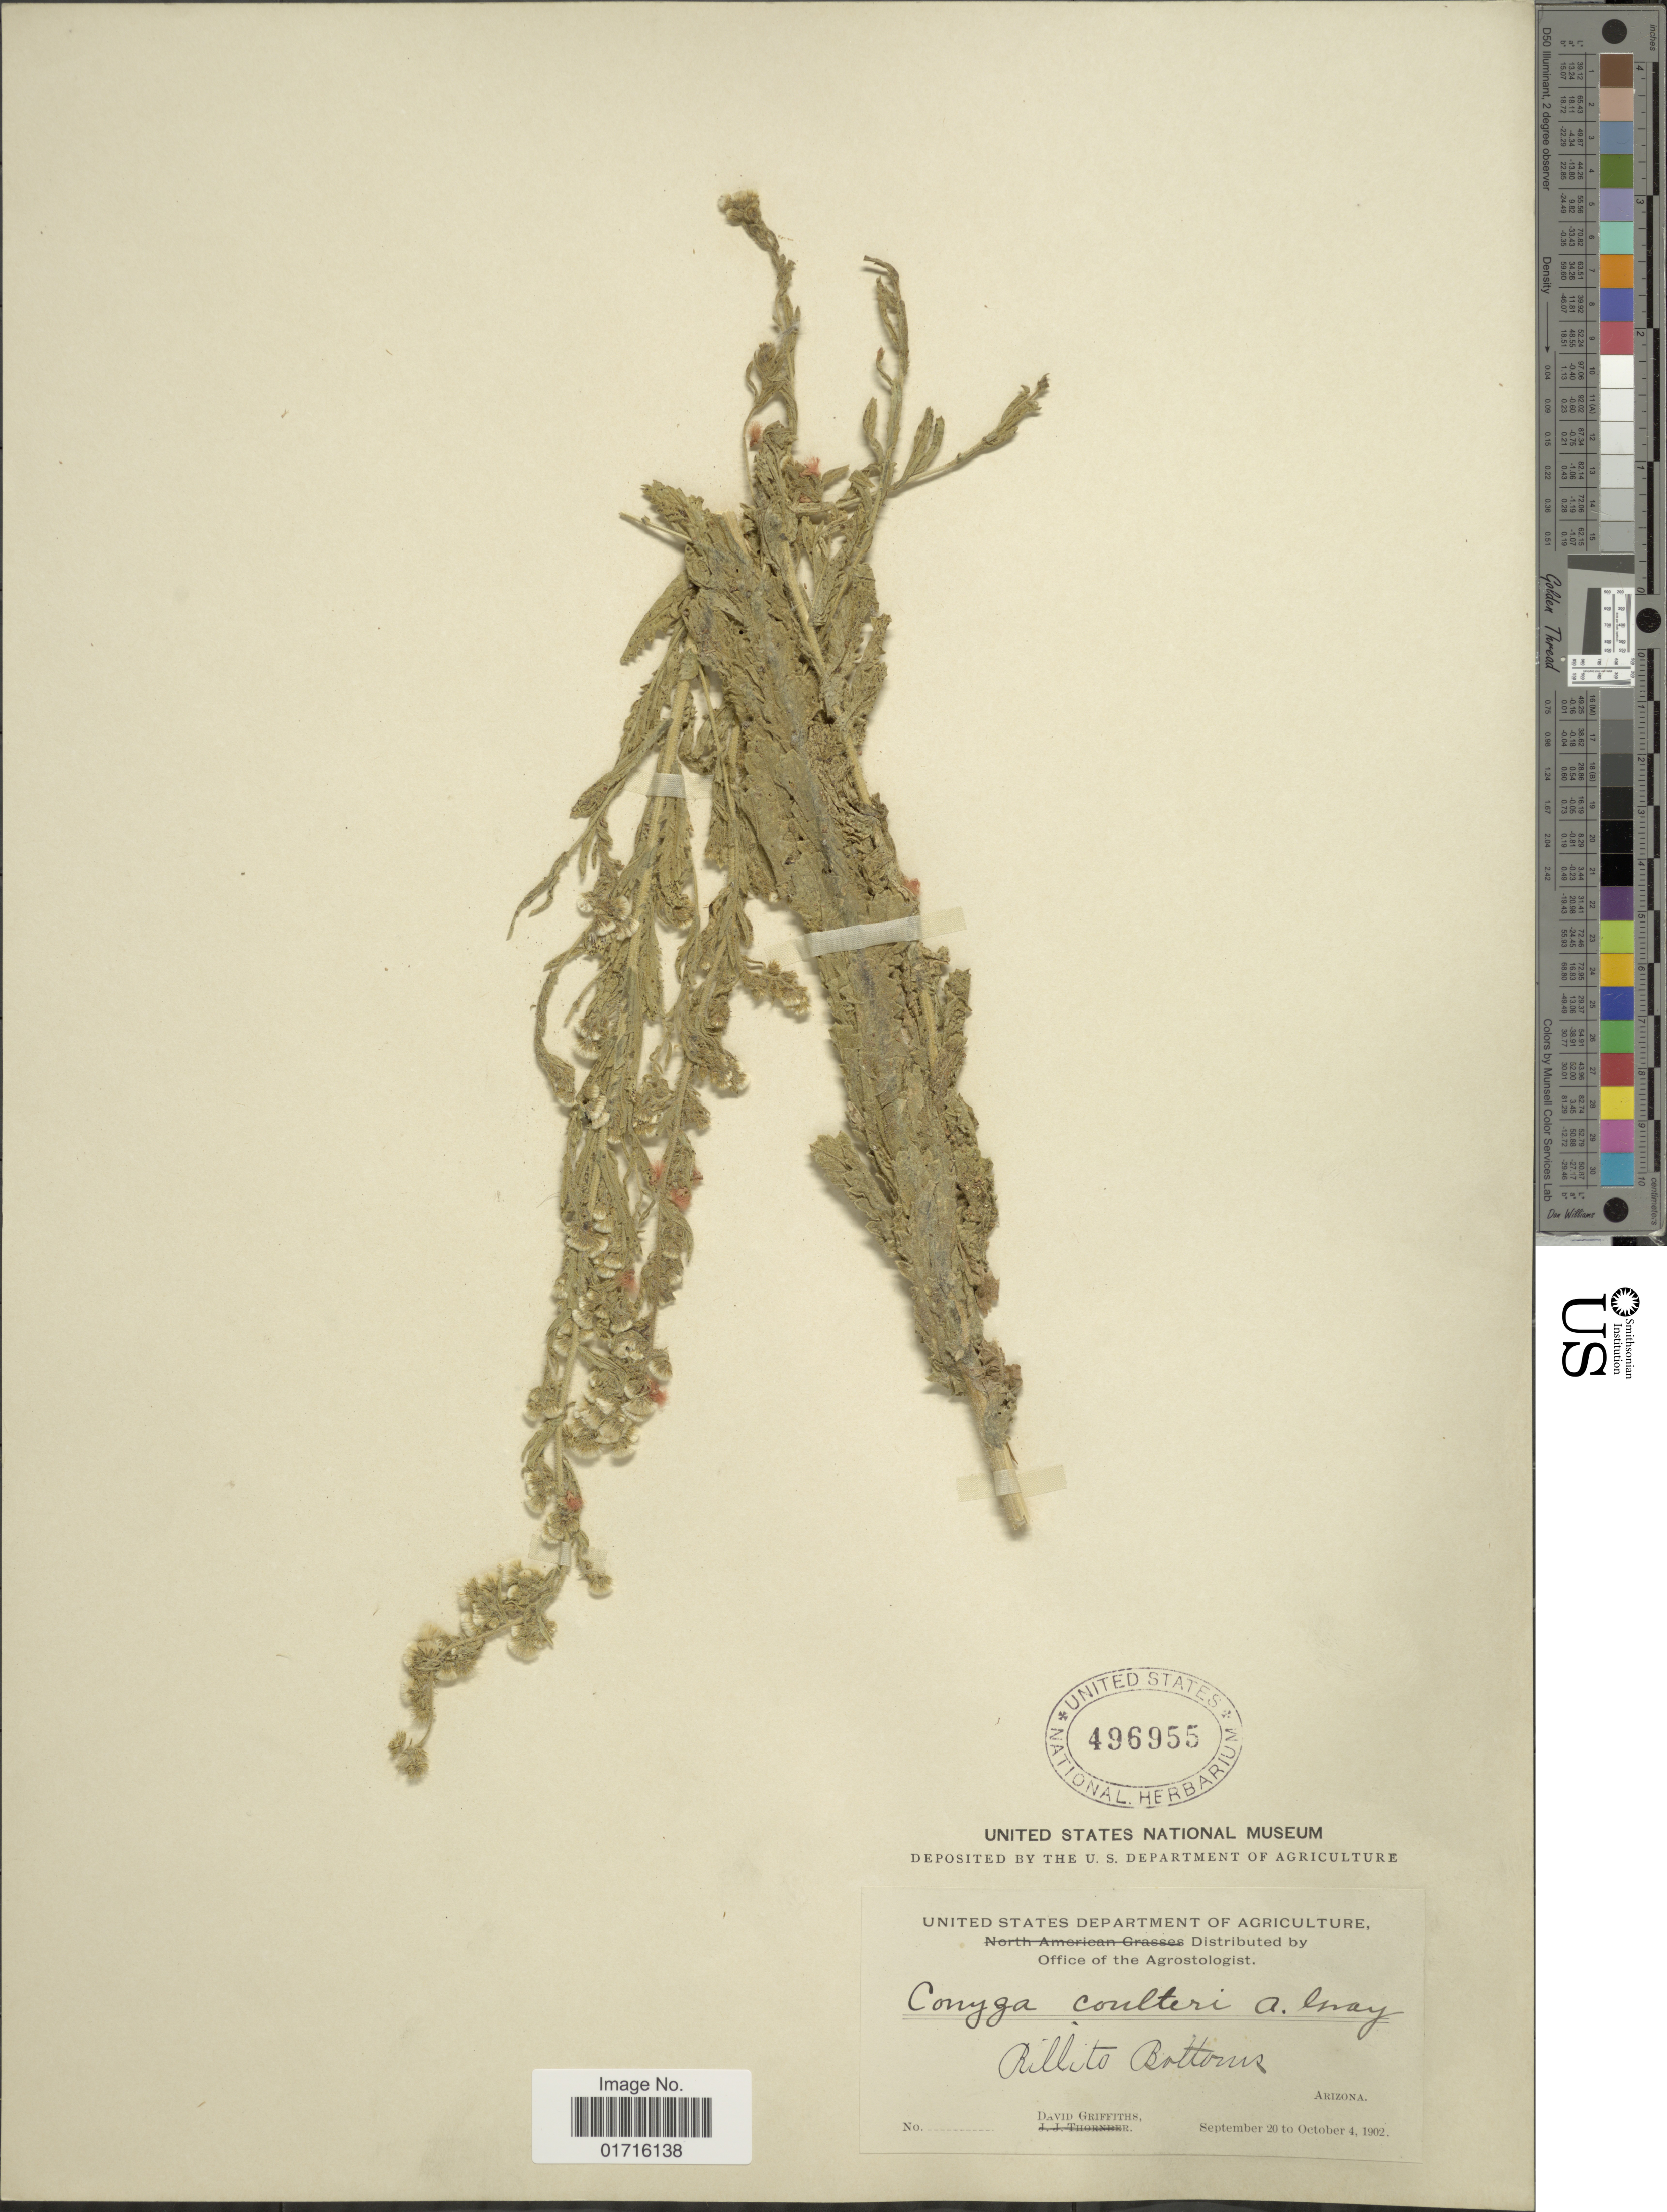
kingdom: Plantae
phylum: Tracheophyta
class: Magnoliopsida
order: Asterales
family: Asteraceae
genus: Conyza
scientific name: Conyza coulteri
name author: A. Gray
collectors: D. Griffiths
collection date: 1902-09-20/1902-10-04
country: United States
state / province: Arizona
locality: Rillito Bottoms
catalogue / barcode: US 496955